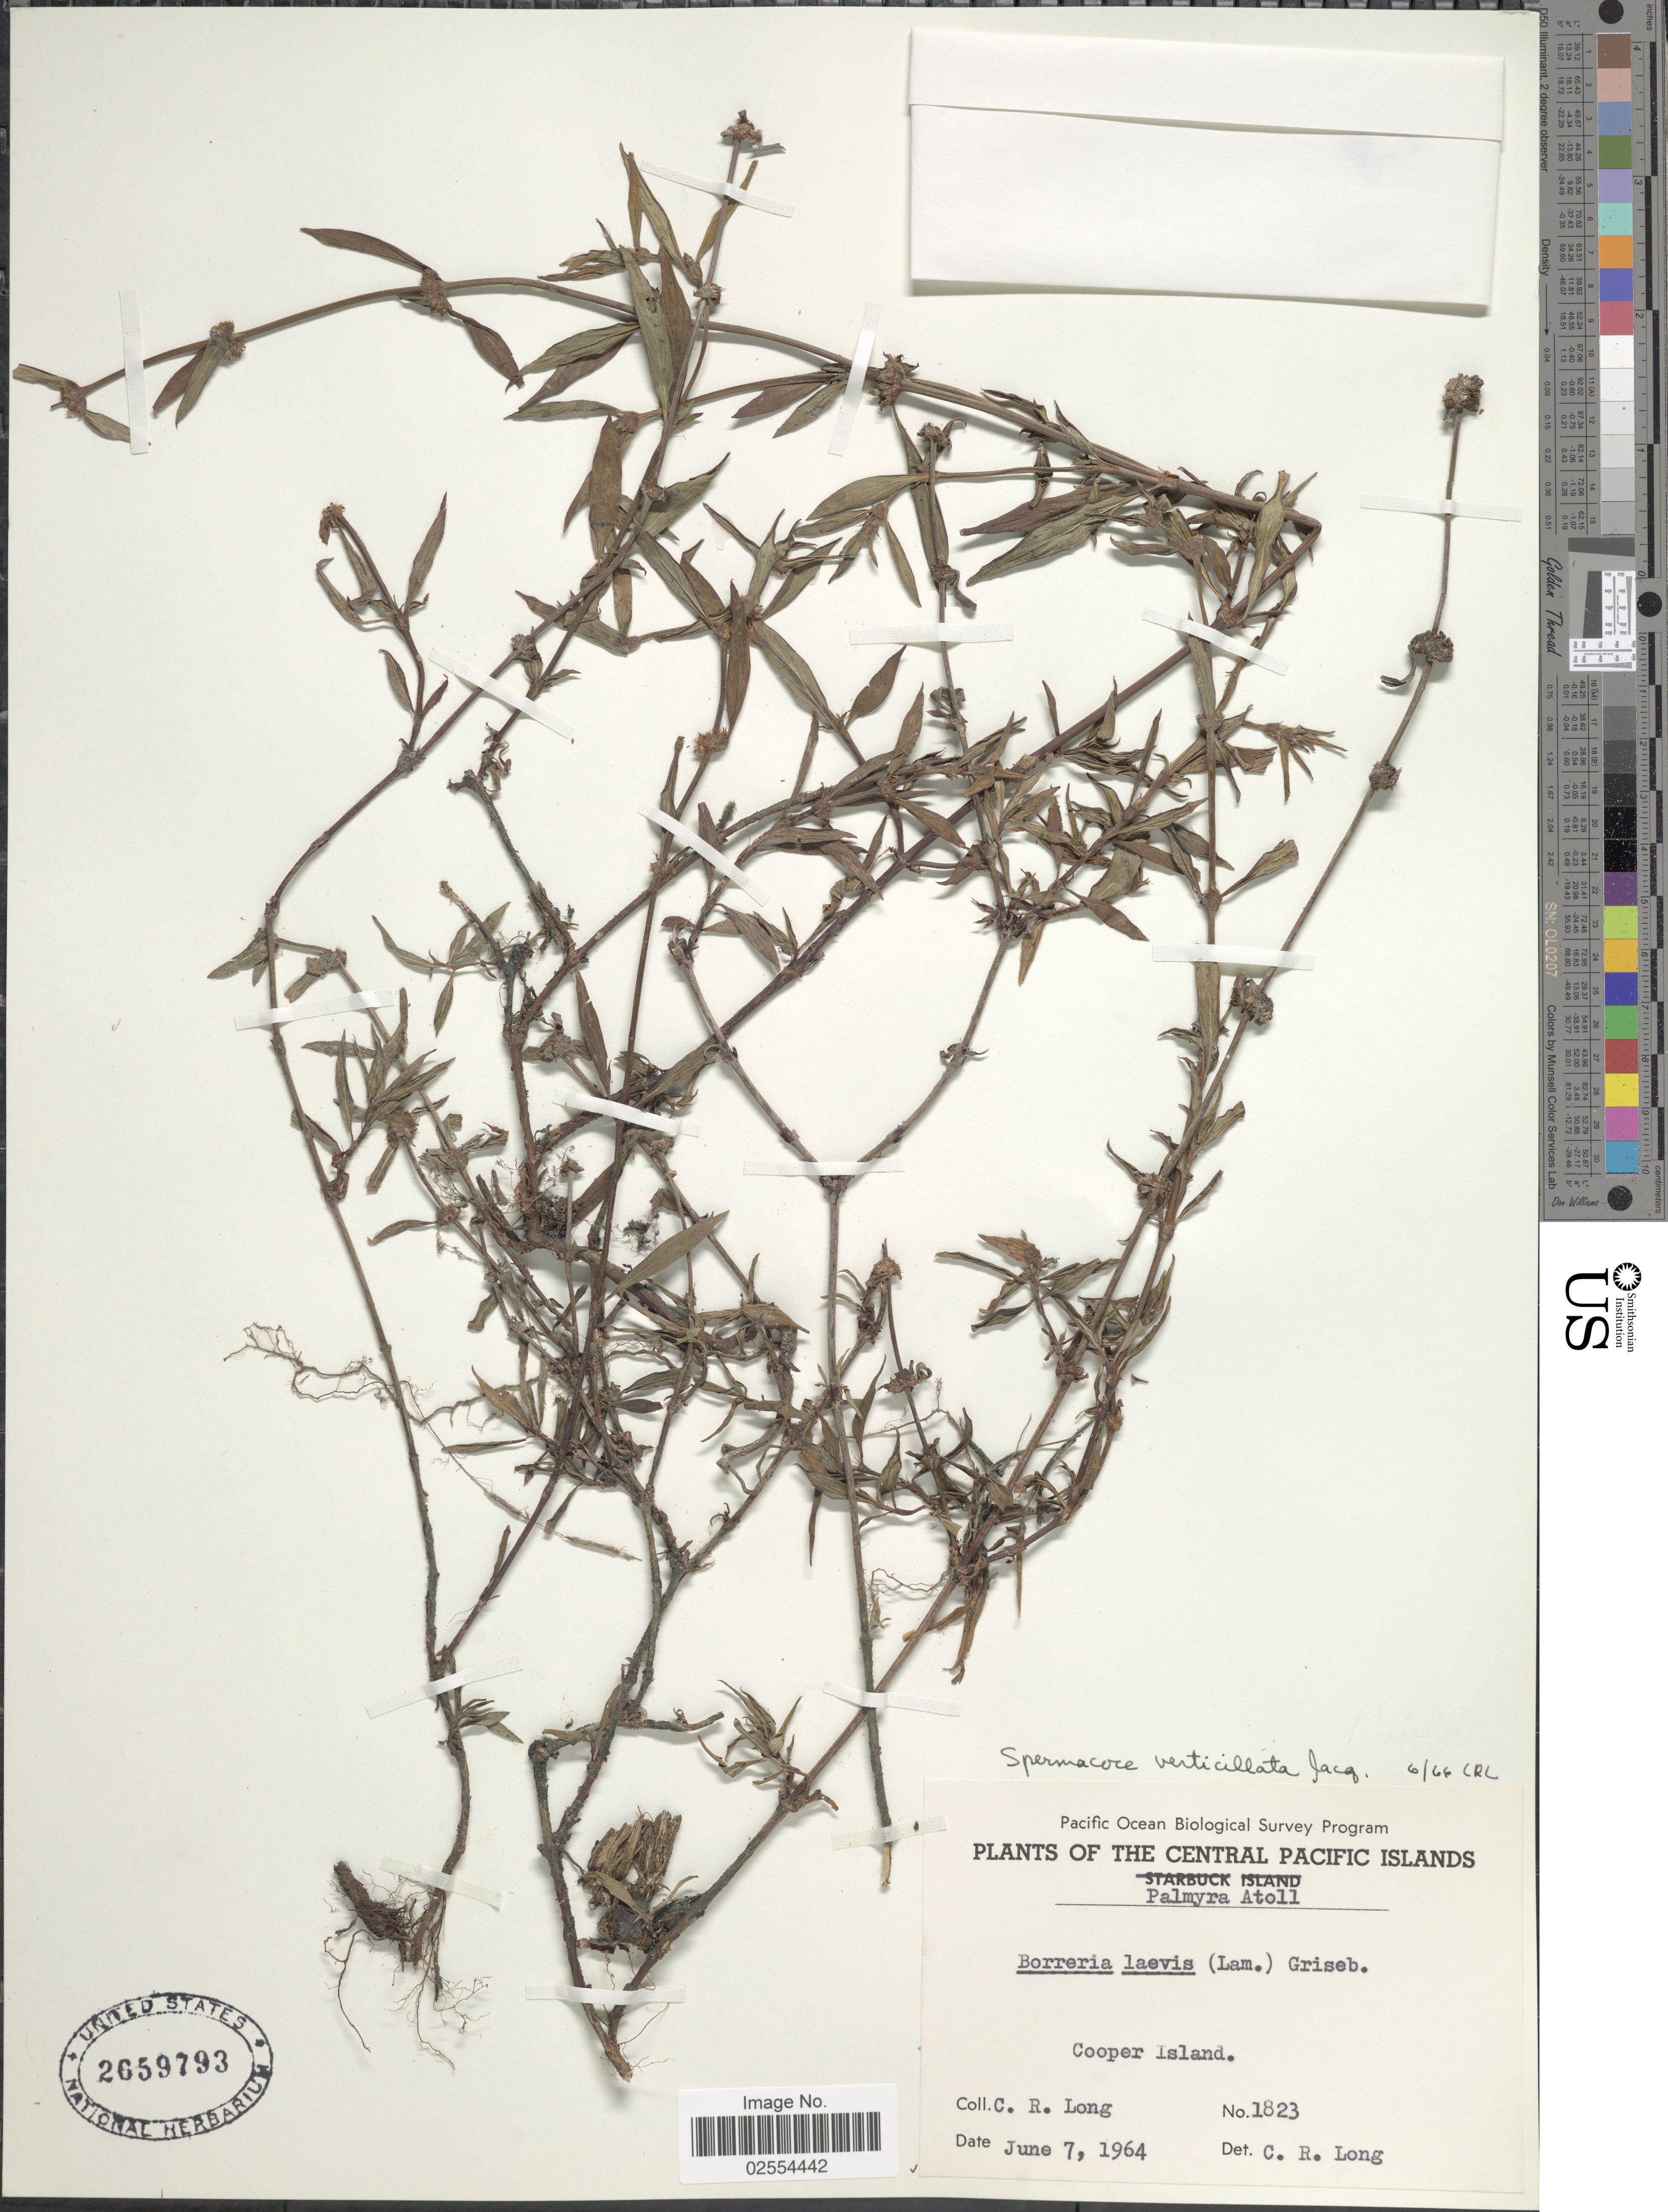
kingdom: Plantae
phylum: Tracheophyta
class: Magnoliopsida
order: Gentianales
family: Rubiaceae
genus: Spermacoce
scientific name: Spermacoce verticillata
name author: L.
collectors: C. R. Long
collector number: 1823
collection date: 1964-06-07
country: U.S. Administered Pacific Islands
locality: Central Pacific Islands, Palmyra Atoll, Cooper Island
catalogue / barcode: US 2659793